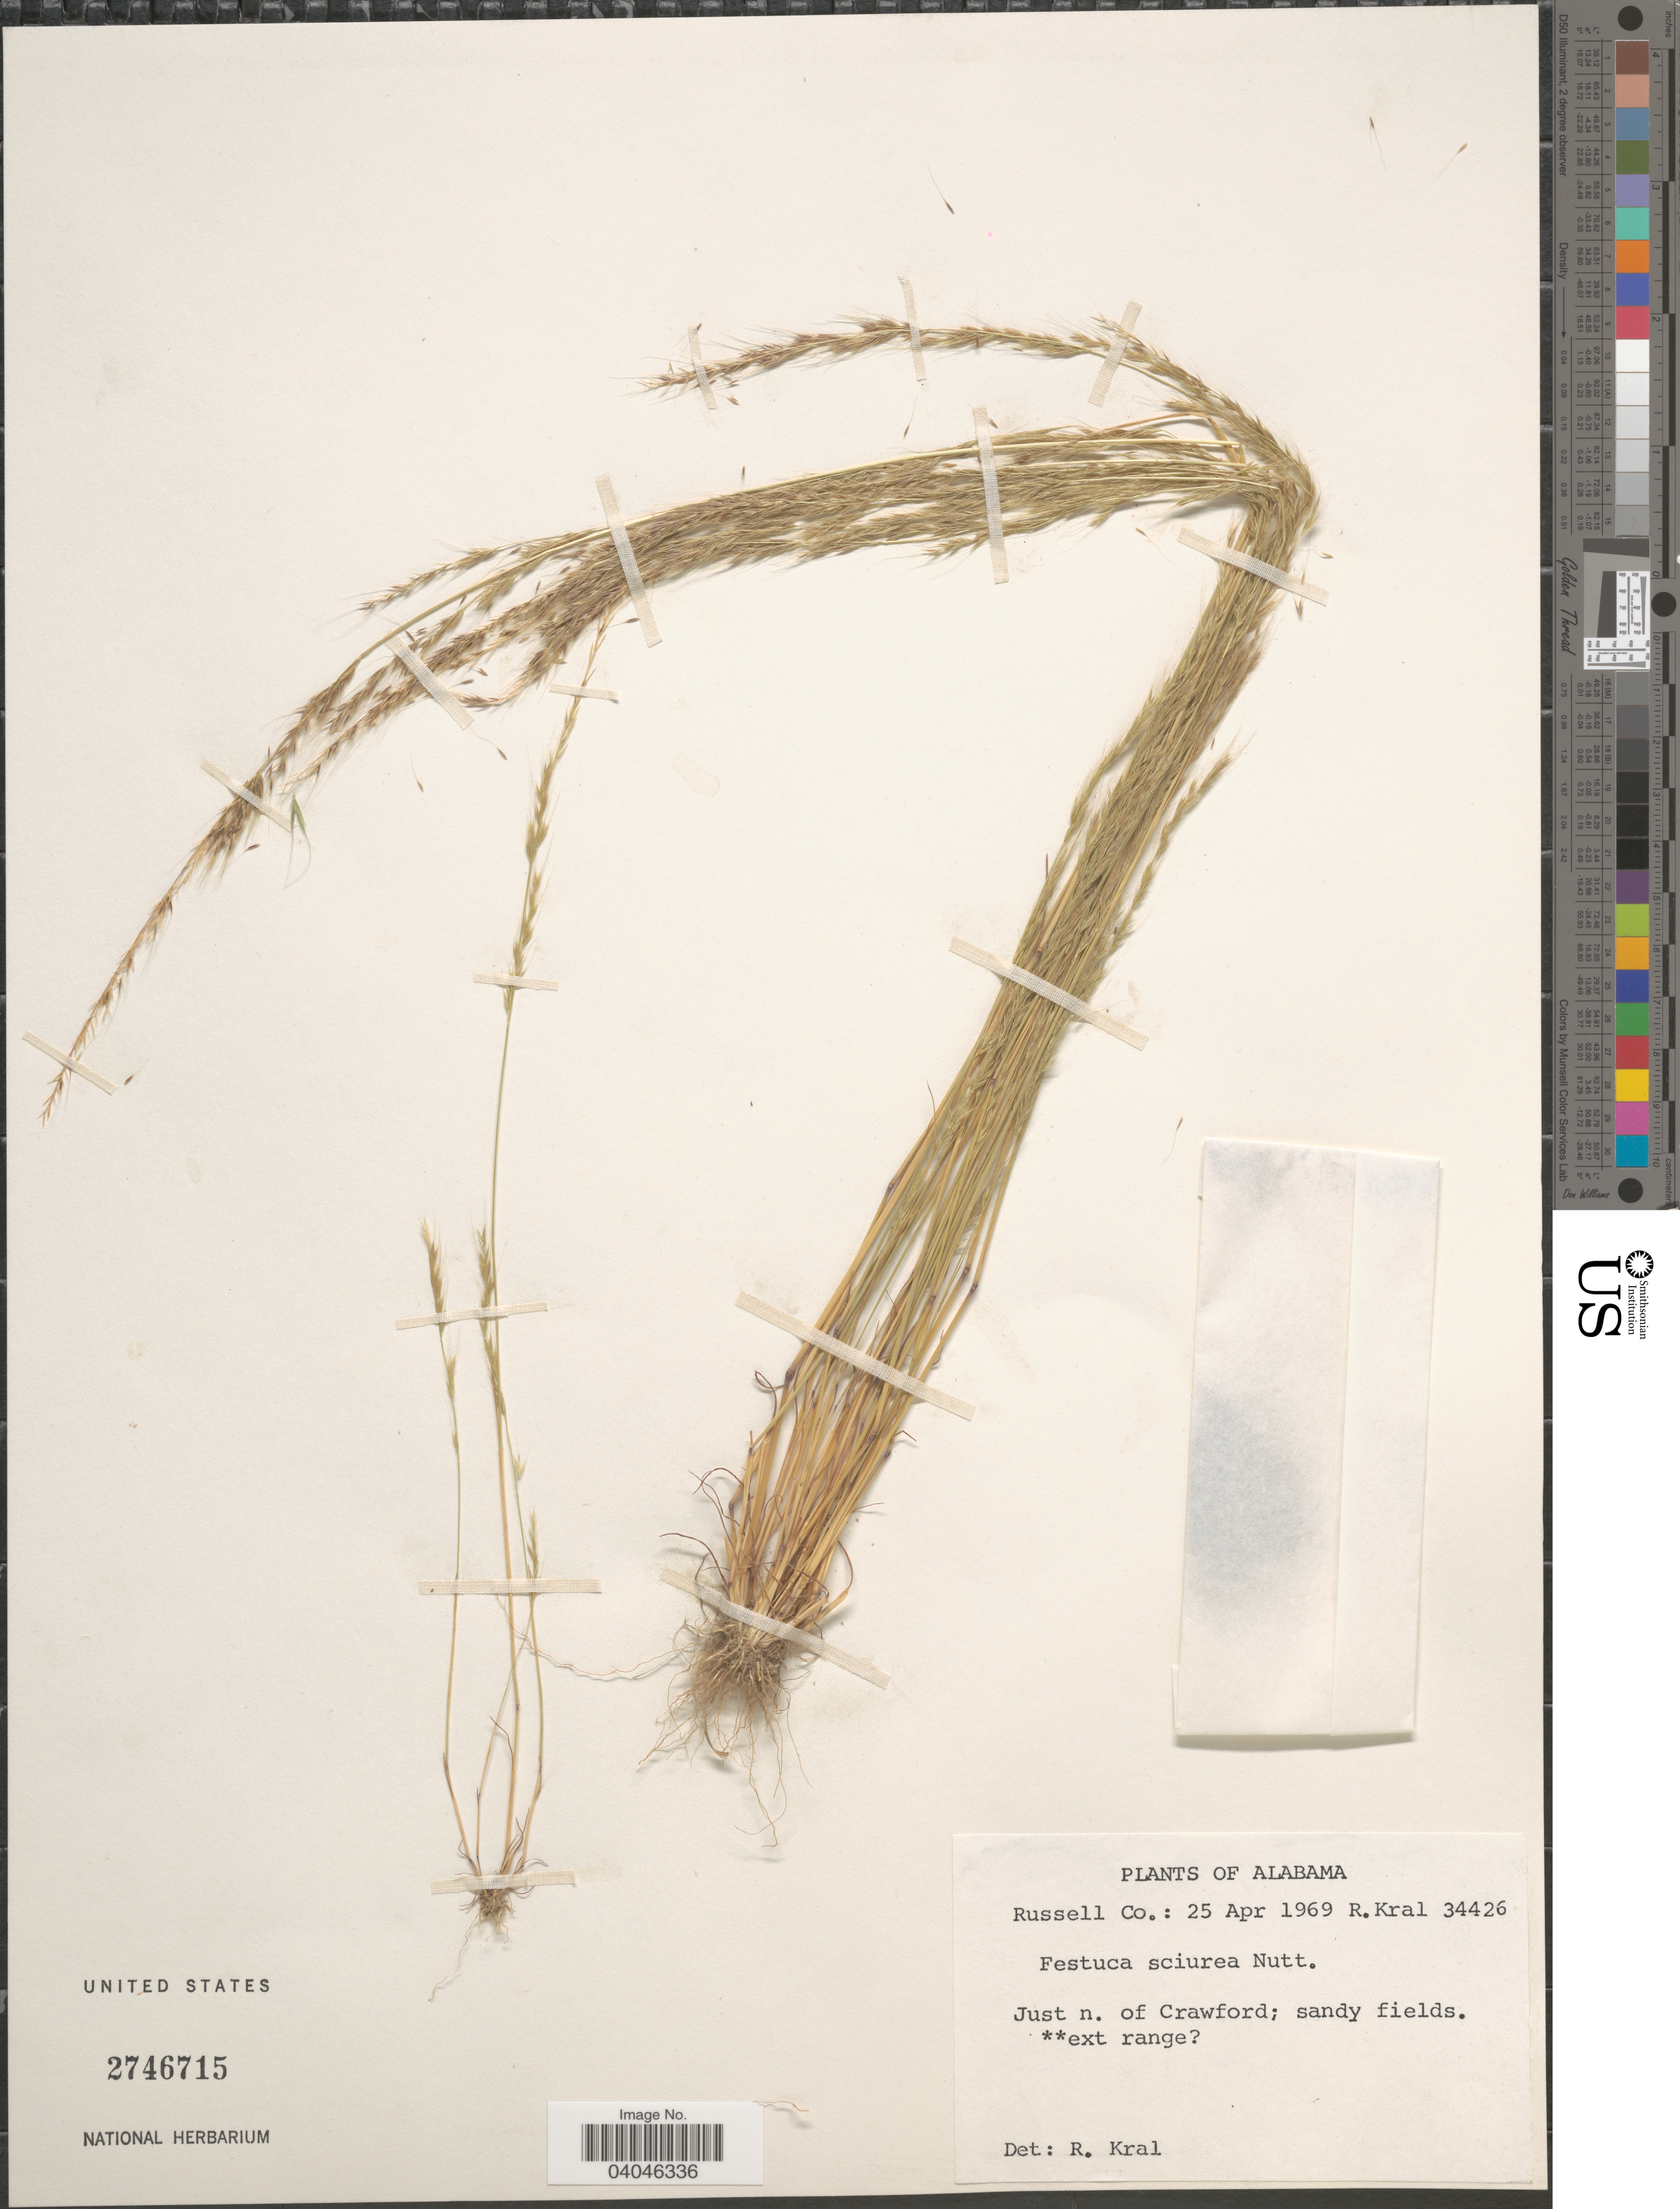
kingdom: Plantae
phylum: Tracheophyta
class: Liliopsida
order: Poales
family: Poaceae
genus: Festuca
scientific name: Festuca sciurea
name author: Nutt.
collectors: R. Kral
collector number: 34426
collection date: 1969-04-25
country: United States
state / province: Alabama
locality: Russell Co. Just n. of Crawford.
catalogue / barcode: US 2746715